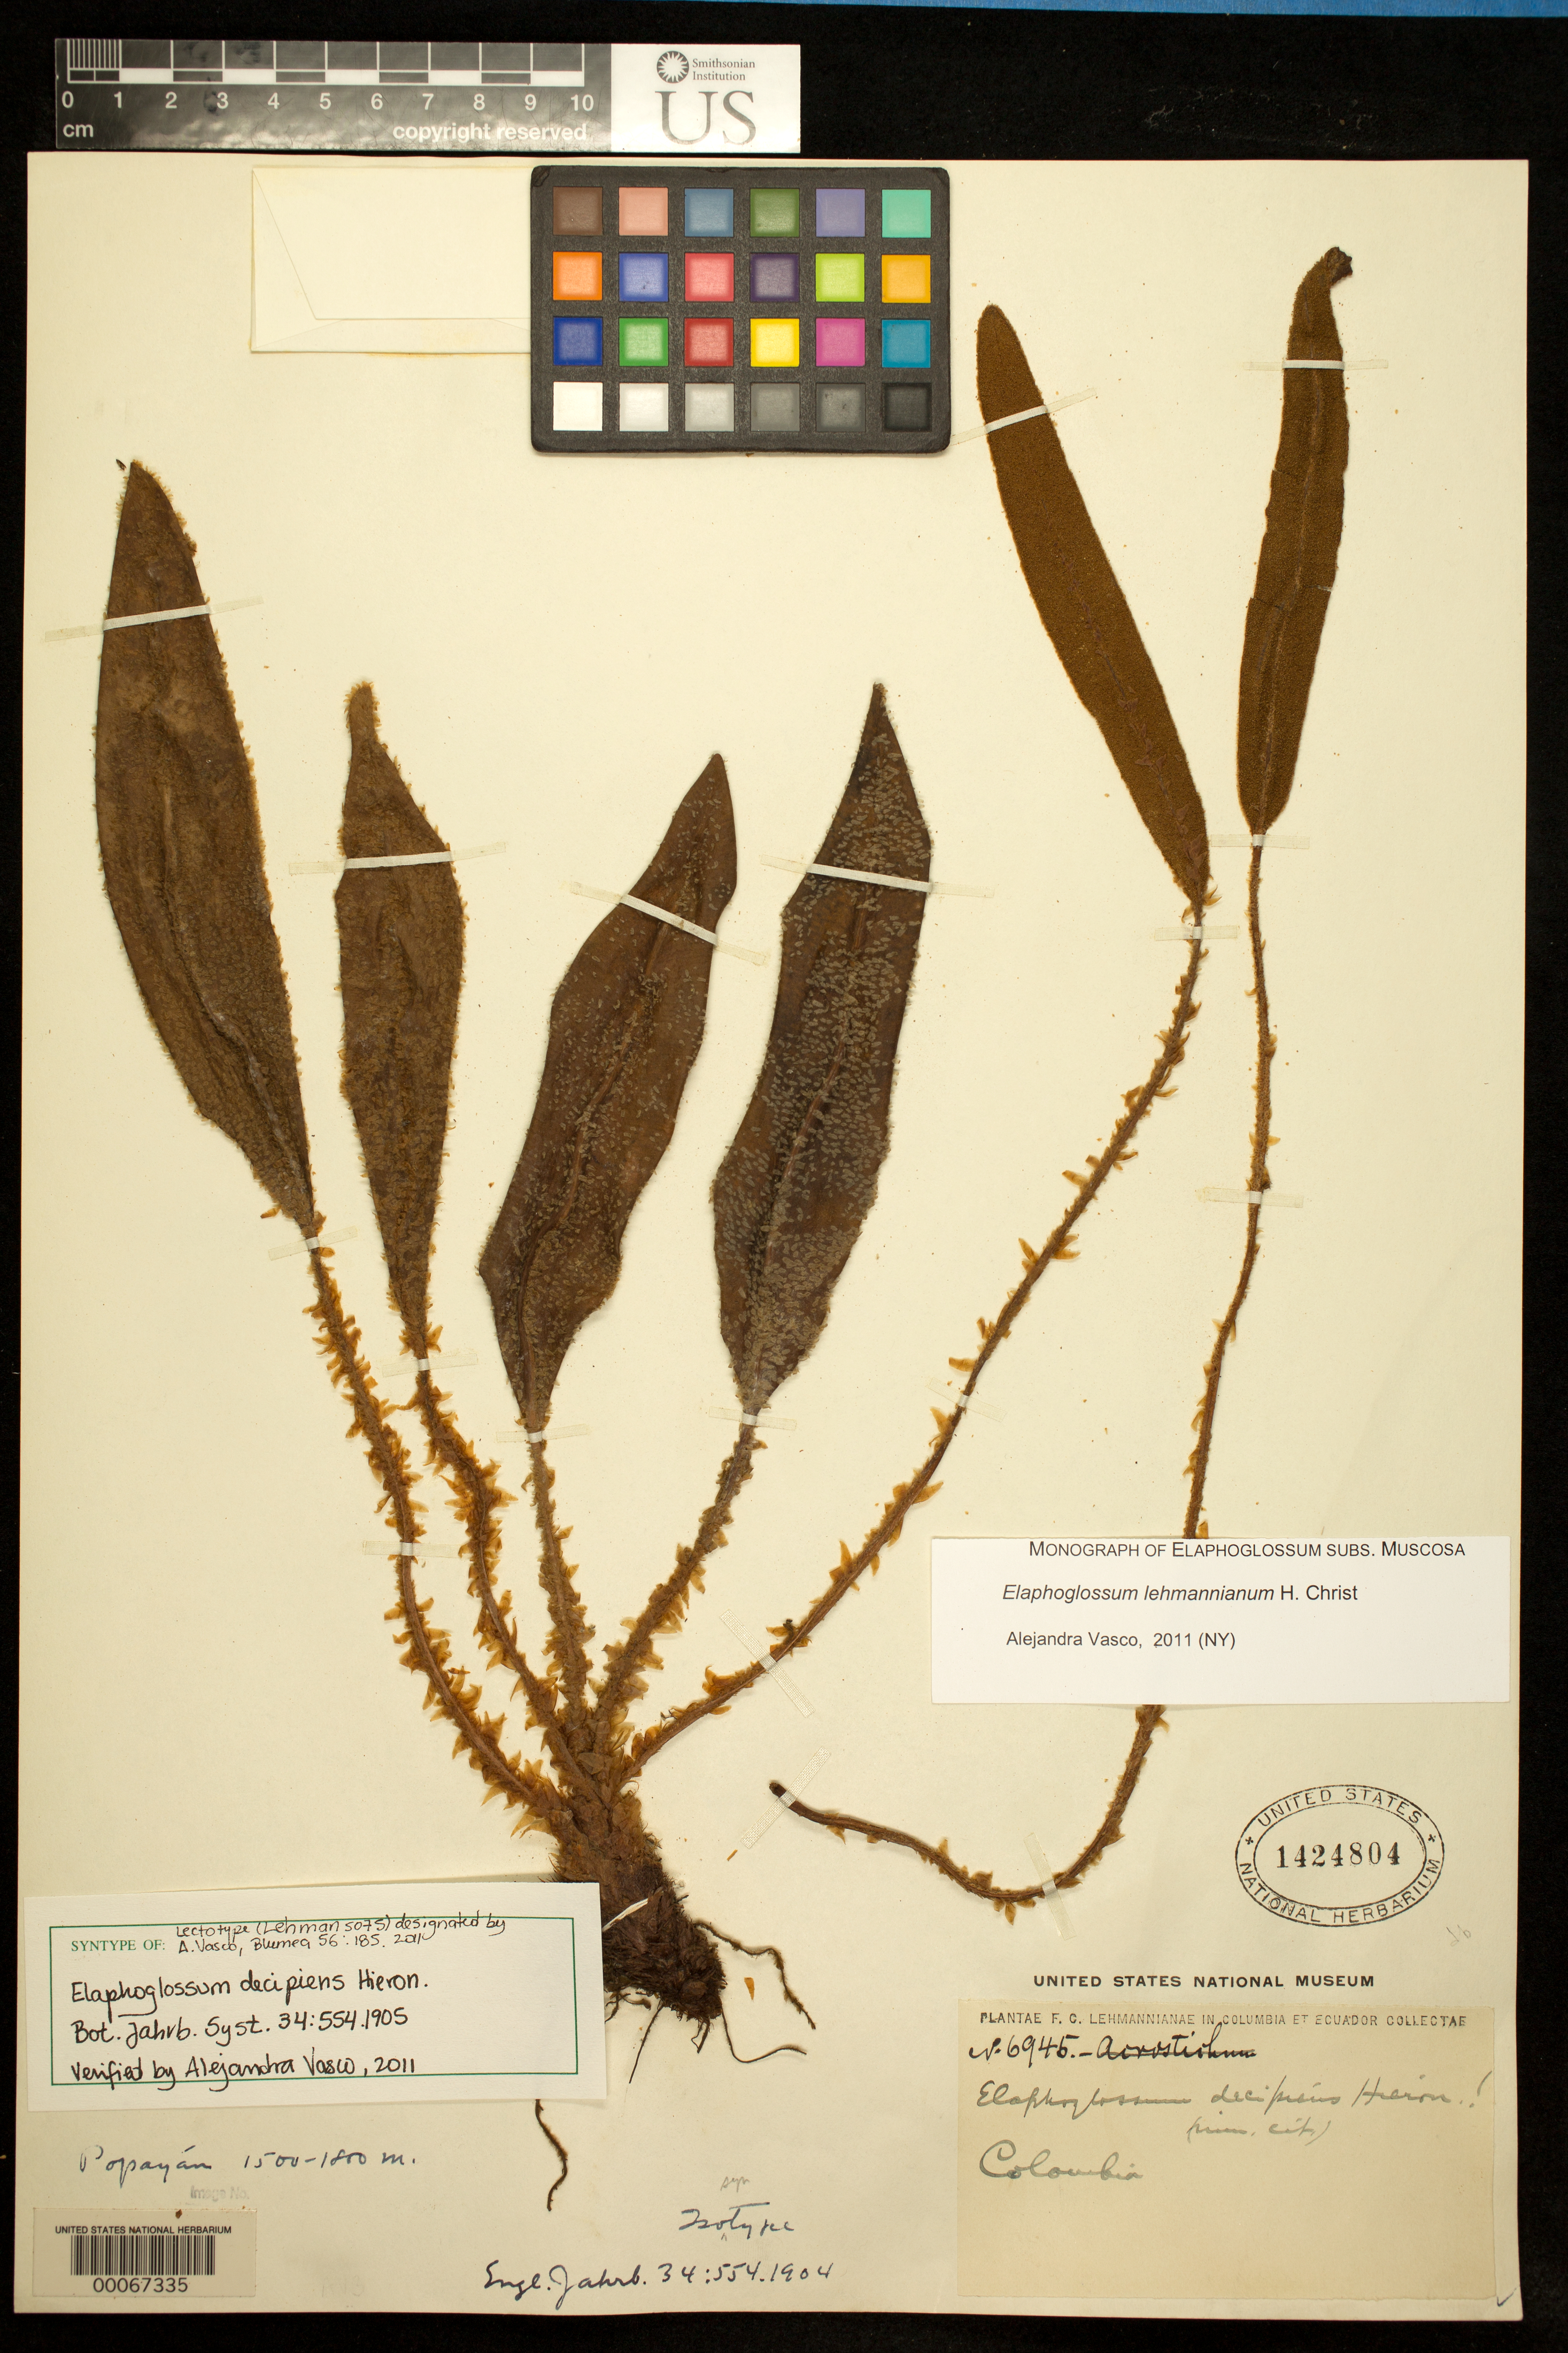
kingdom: Plantae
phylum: Tracheophyta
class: Polypodiopsida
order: Polypodiales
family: Dryopteridaceae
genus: Elaphoglossum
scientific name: Elaphoglossum decipiens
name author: Hieron.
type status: Isosyntype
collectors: F. C. Lehmann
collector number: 6945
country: Colombia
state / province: Cauca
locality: Popayán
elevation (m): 1500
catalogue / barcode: US 1424804